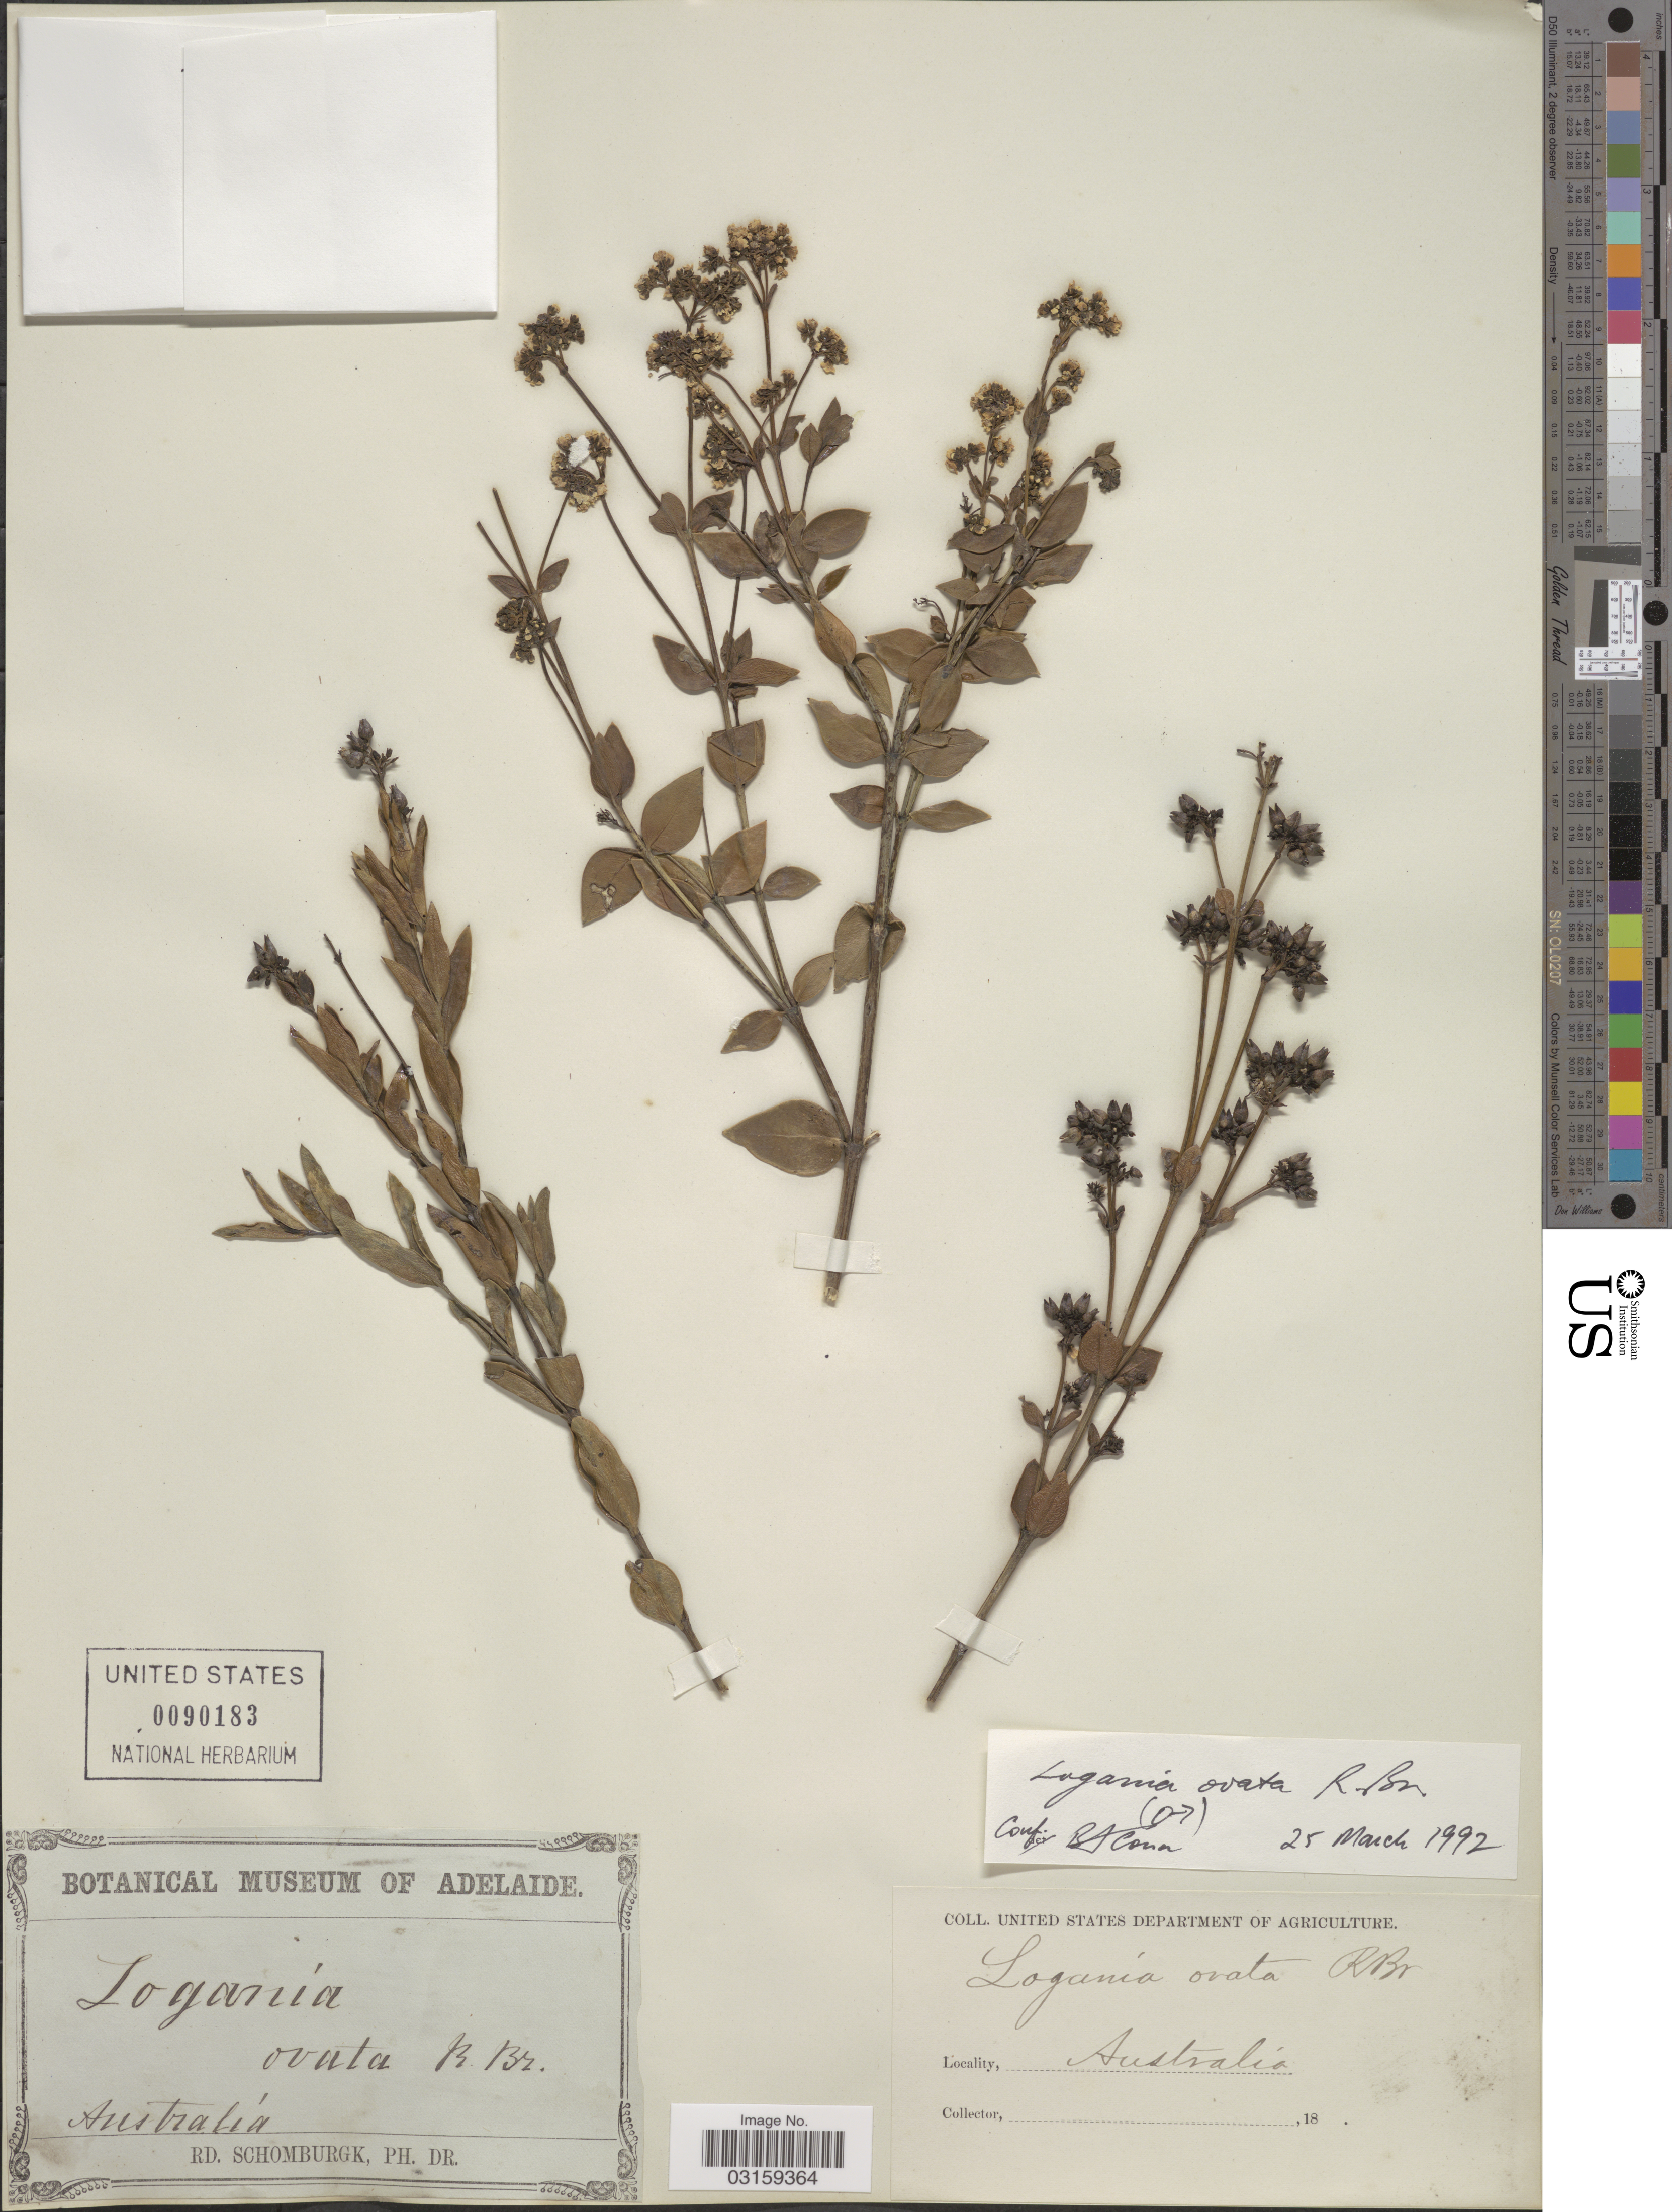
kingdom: Plantae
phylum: Tracheophyta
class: Magnoliopsida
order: Gentianales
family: Loganiaceae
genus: Logania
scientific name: Logania ovata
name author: R. Br.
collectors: M. R. Schomburgk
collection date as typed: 18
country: Australia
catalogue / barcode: US 90183